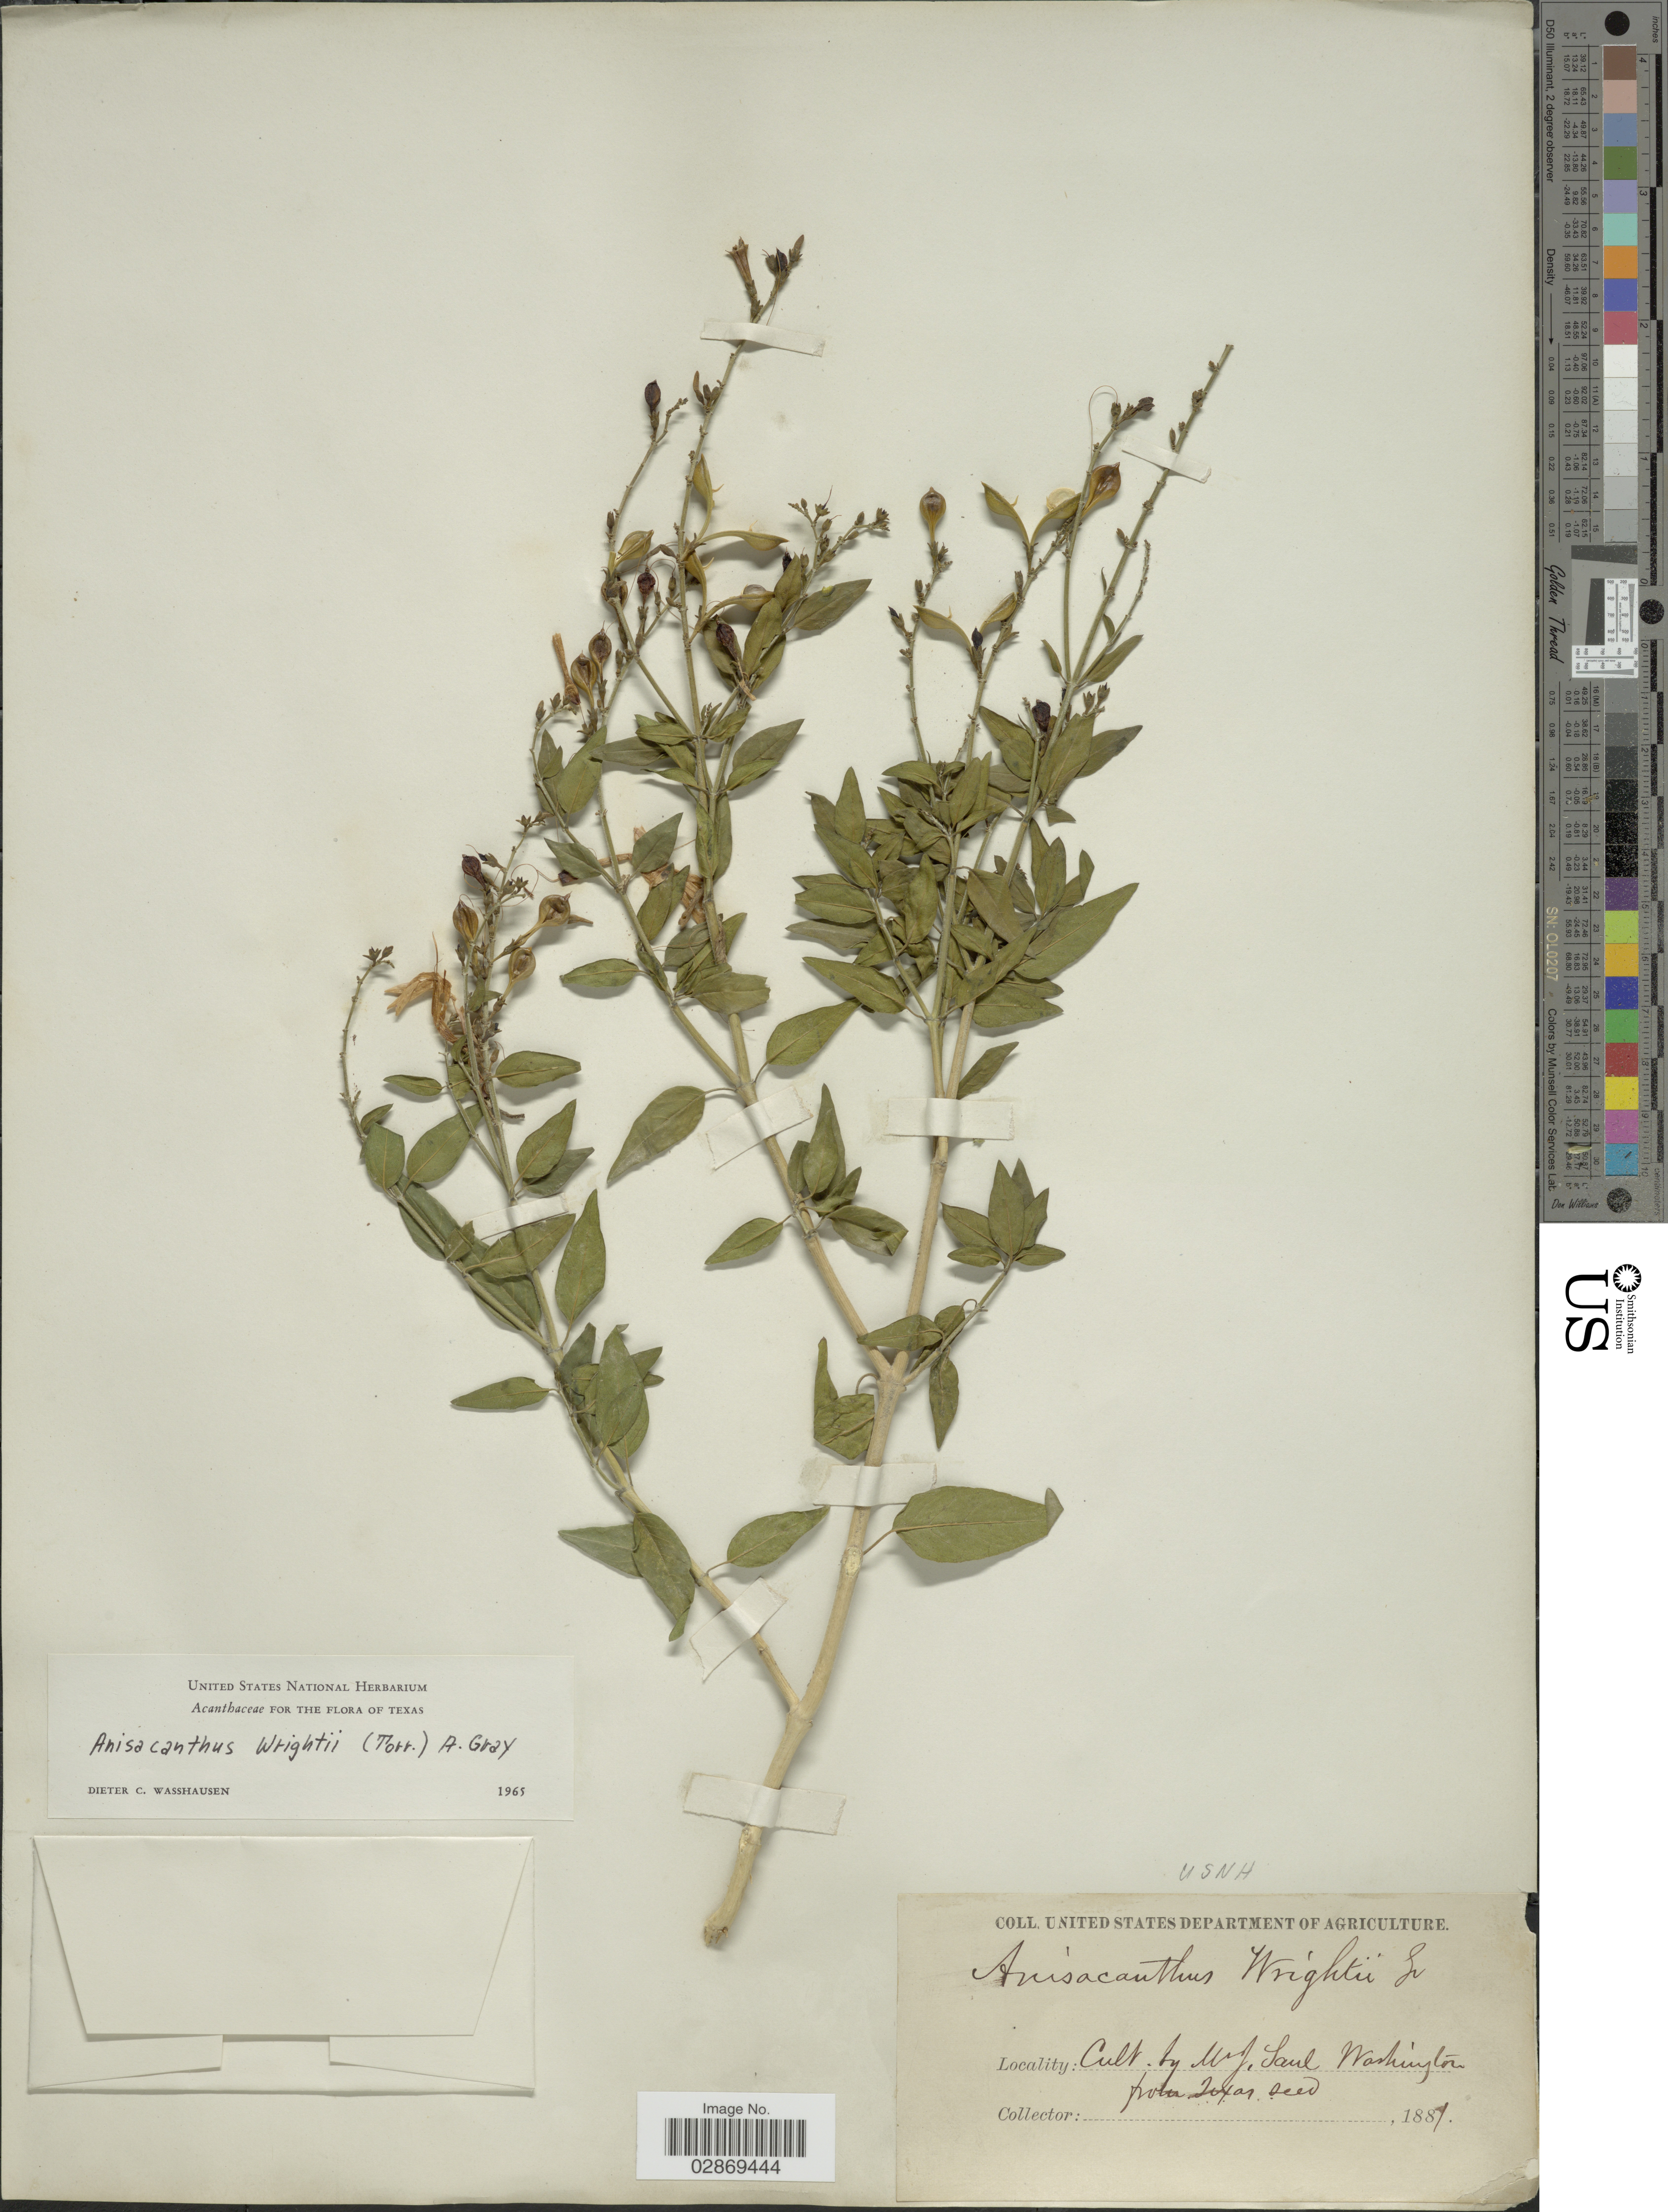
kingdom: Plantae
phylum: Tracheophyta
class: Magnoliopsida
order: Lamiales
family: Acanthaceae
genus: Anisacanthus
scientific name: Anisacanthus quadrifidus var. wrightii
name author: (Torr.) Henrickson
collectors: United States Department of Agriculture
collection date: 1889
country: United States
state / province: Washington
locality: Cult. by W. J.Paul, Washington.